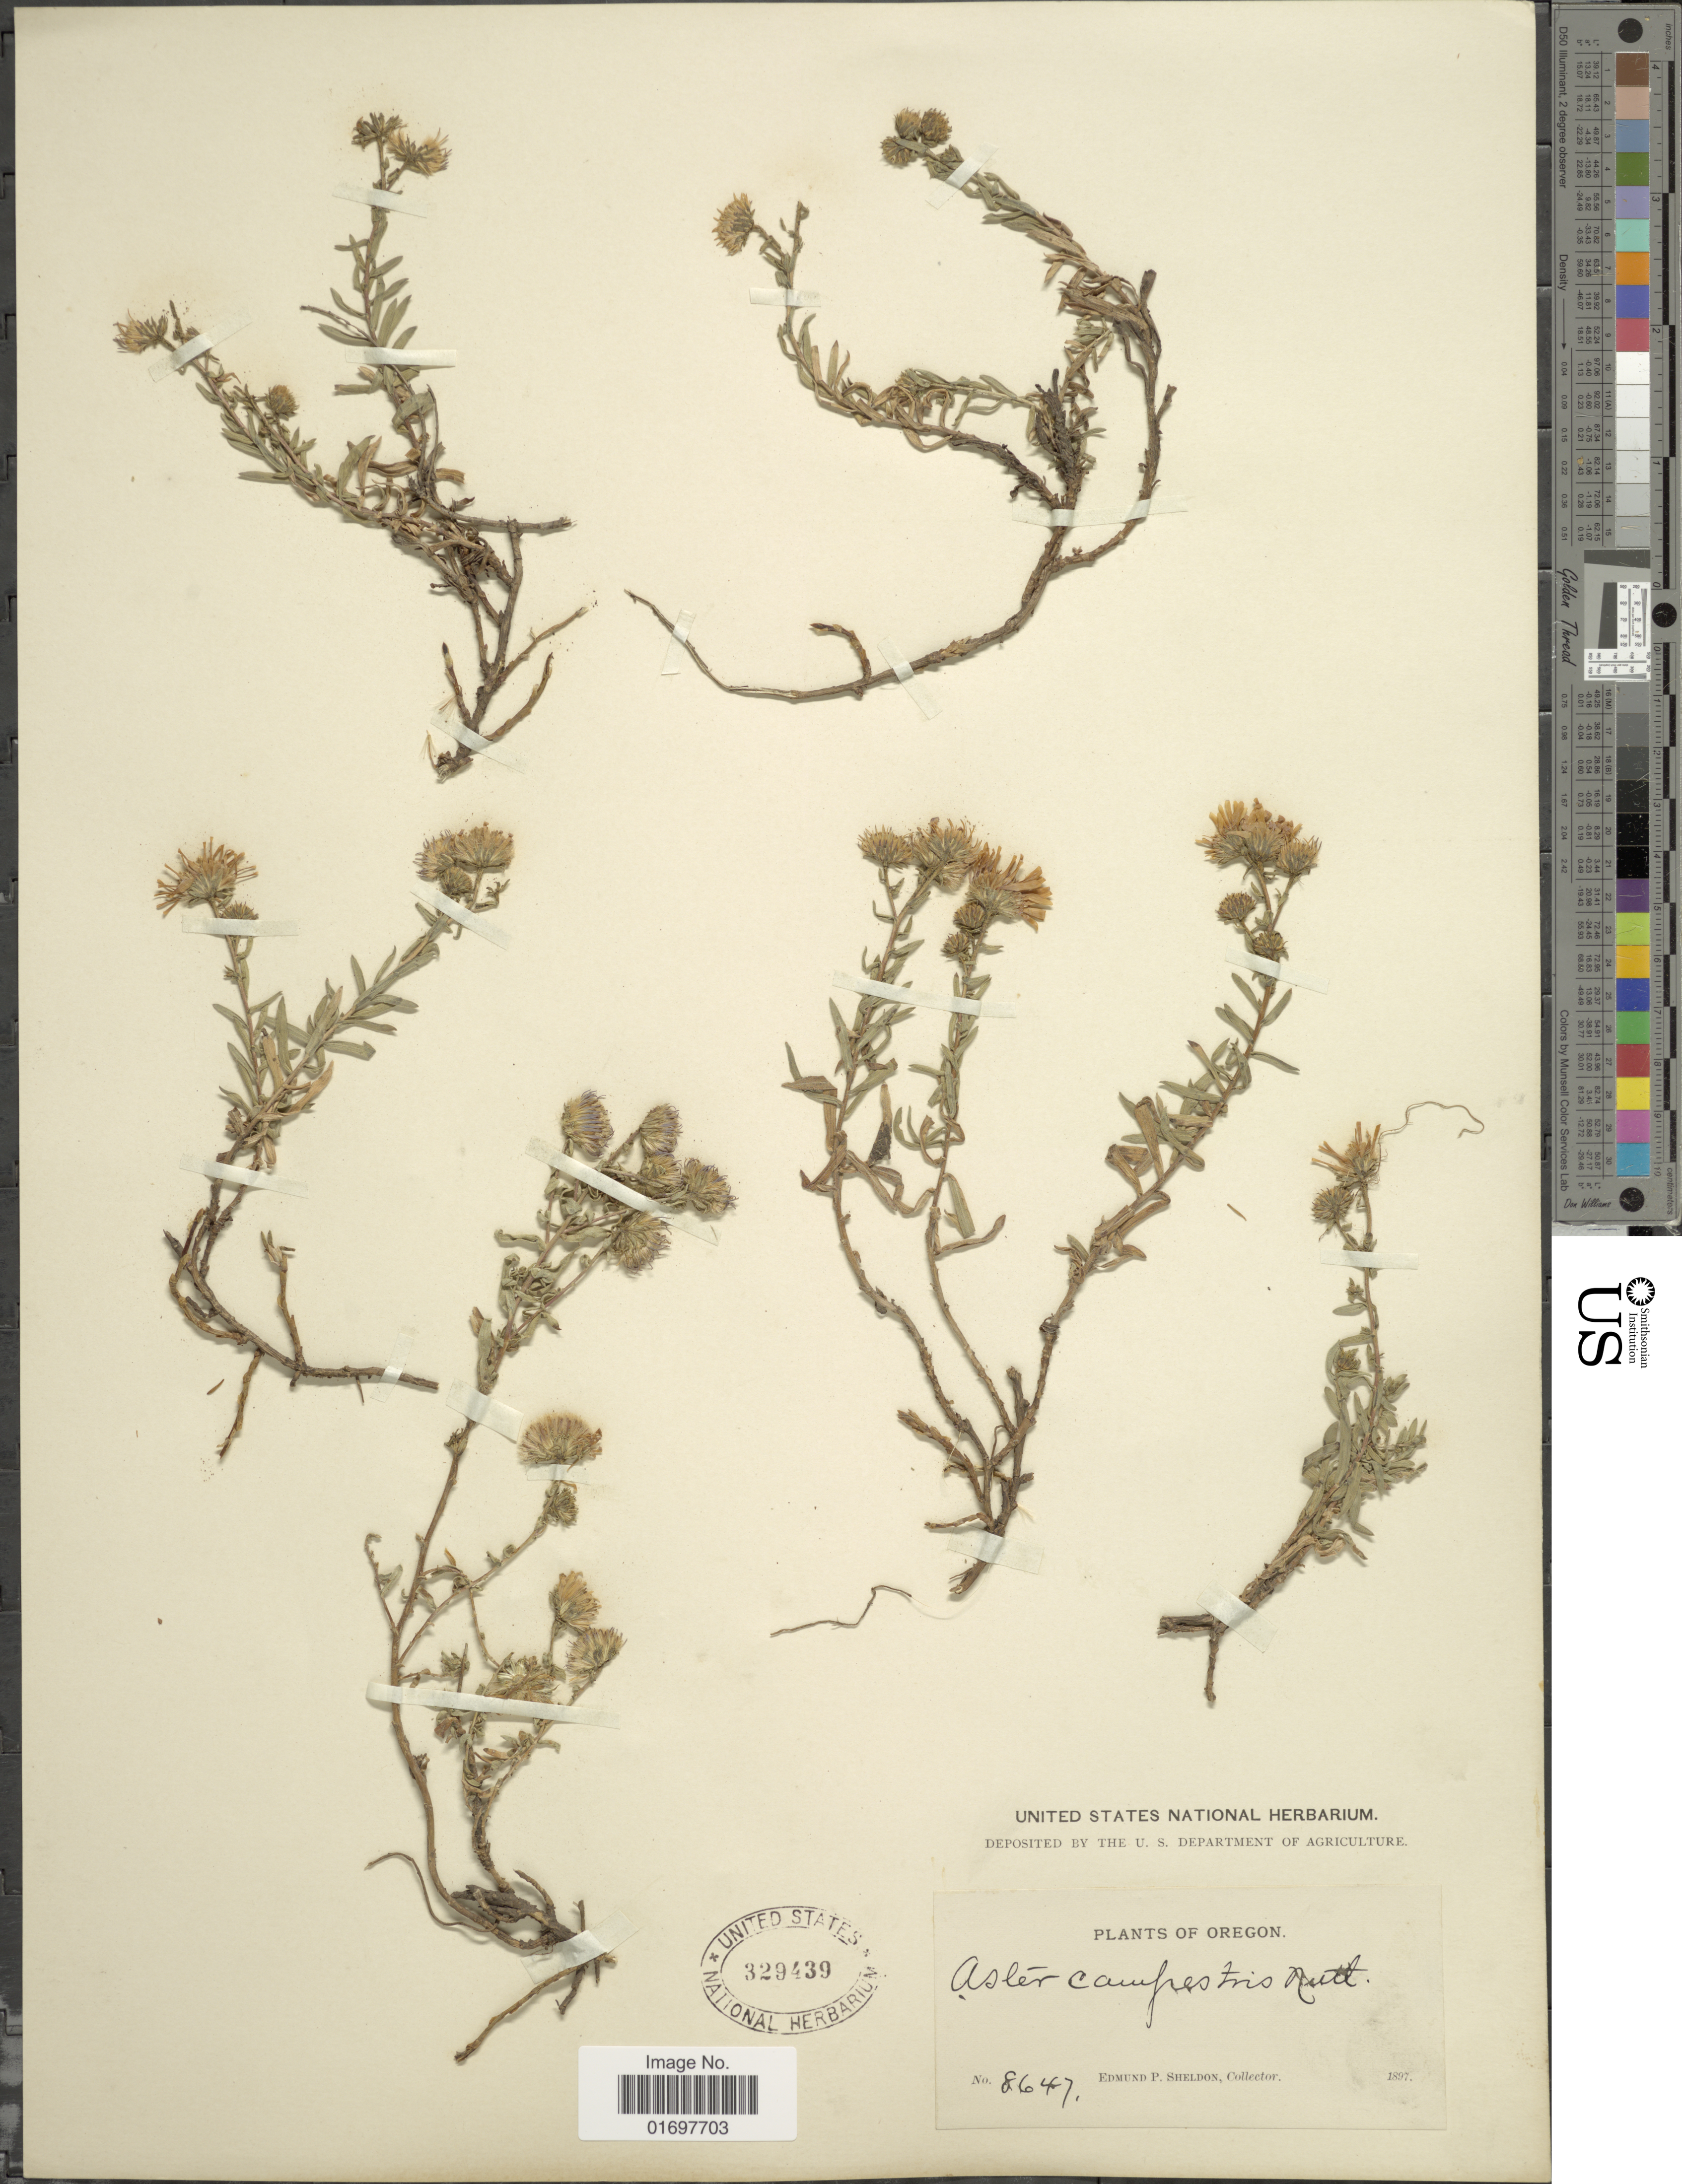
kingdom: Plantae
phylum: Tracheophyta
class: Magnoliopsida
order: Asterales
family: Asteraceae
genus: Symphyotrichum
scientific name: Symphyotrichum campestre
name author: (Nutt.) G.L. Nesom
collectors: E. P. Sheldon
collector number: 8647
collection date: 1897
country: United States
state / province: Oregon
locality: Oregon.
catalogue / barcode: US 329439